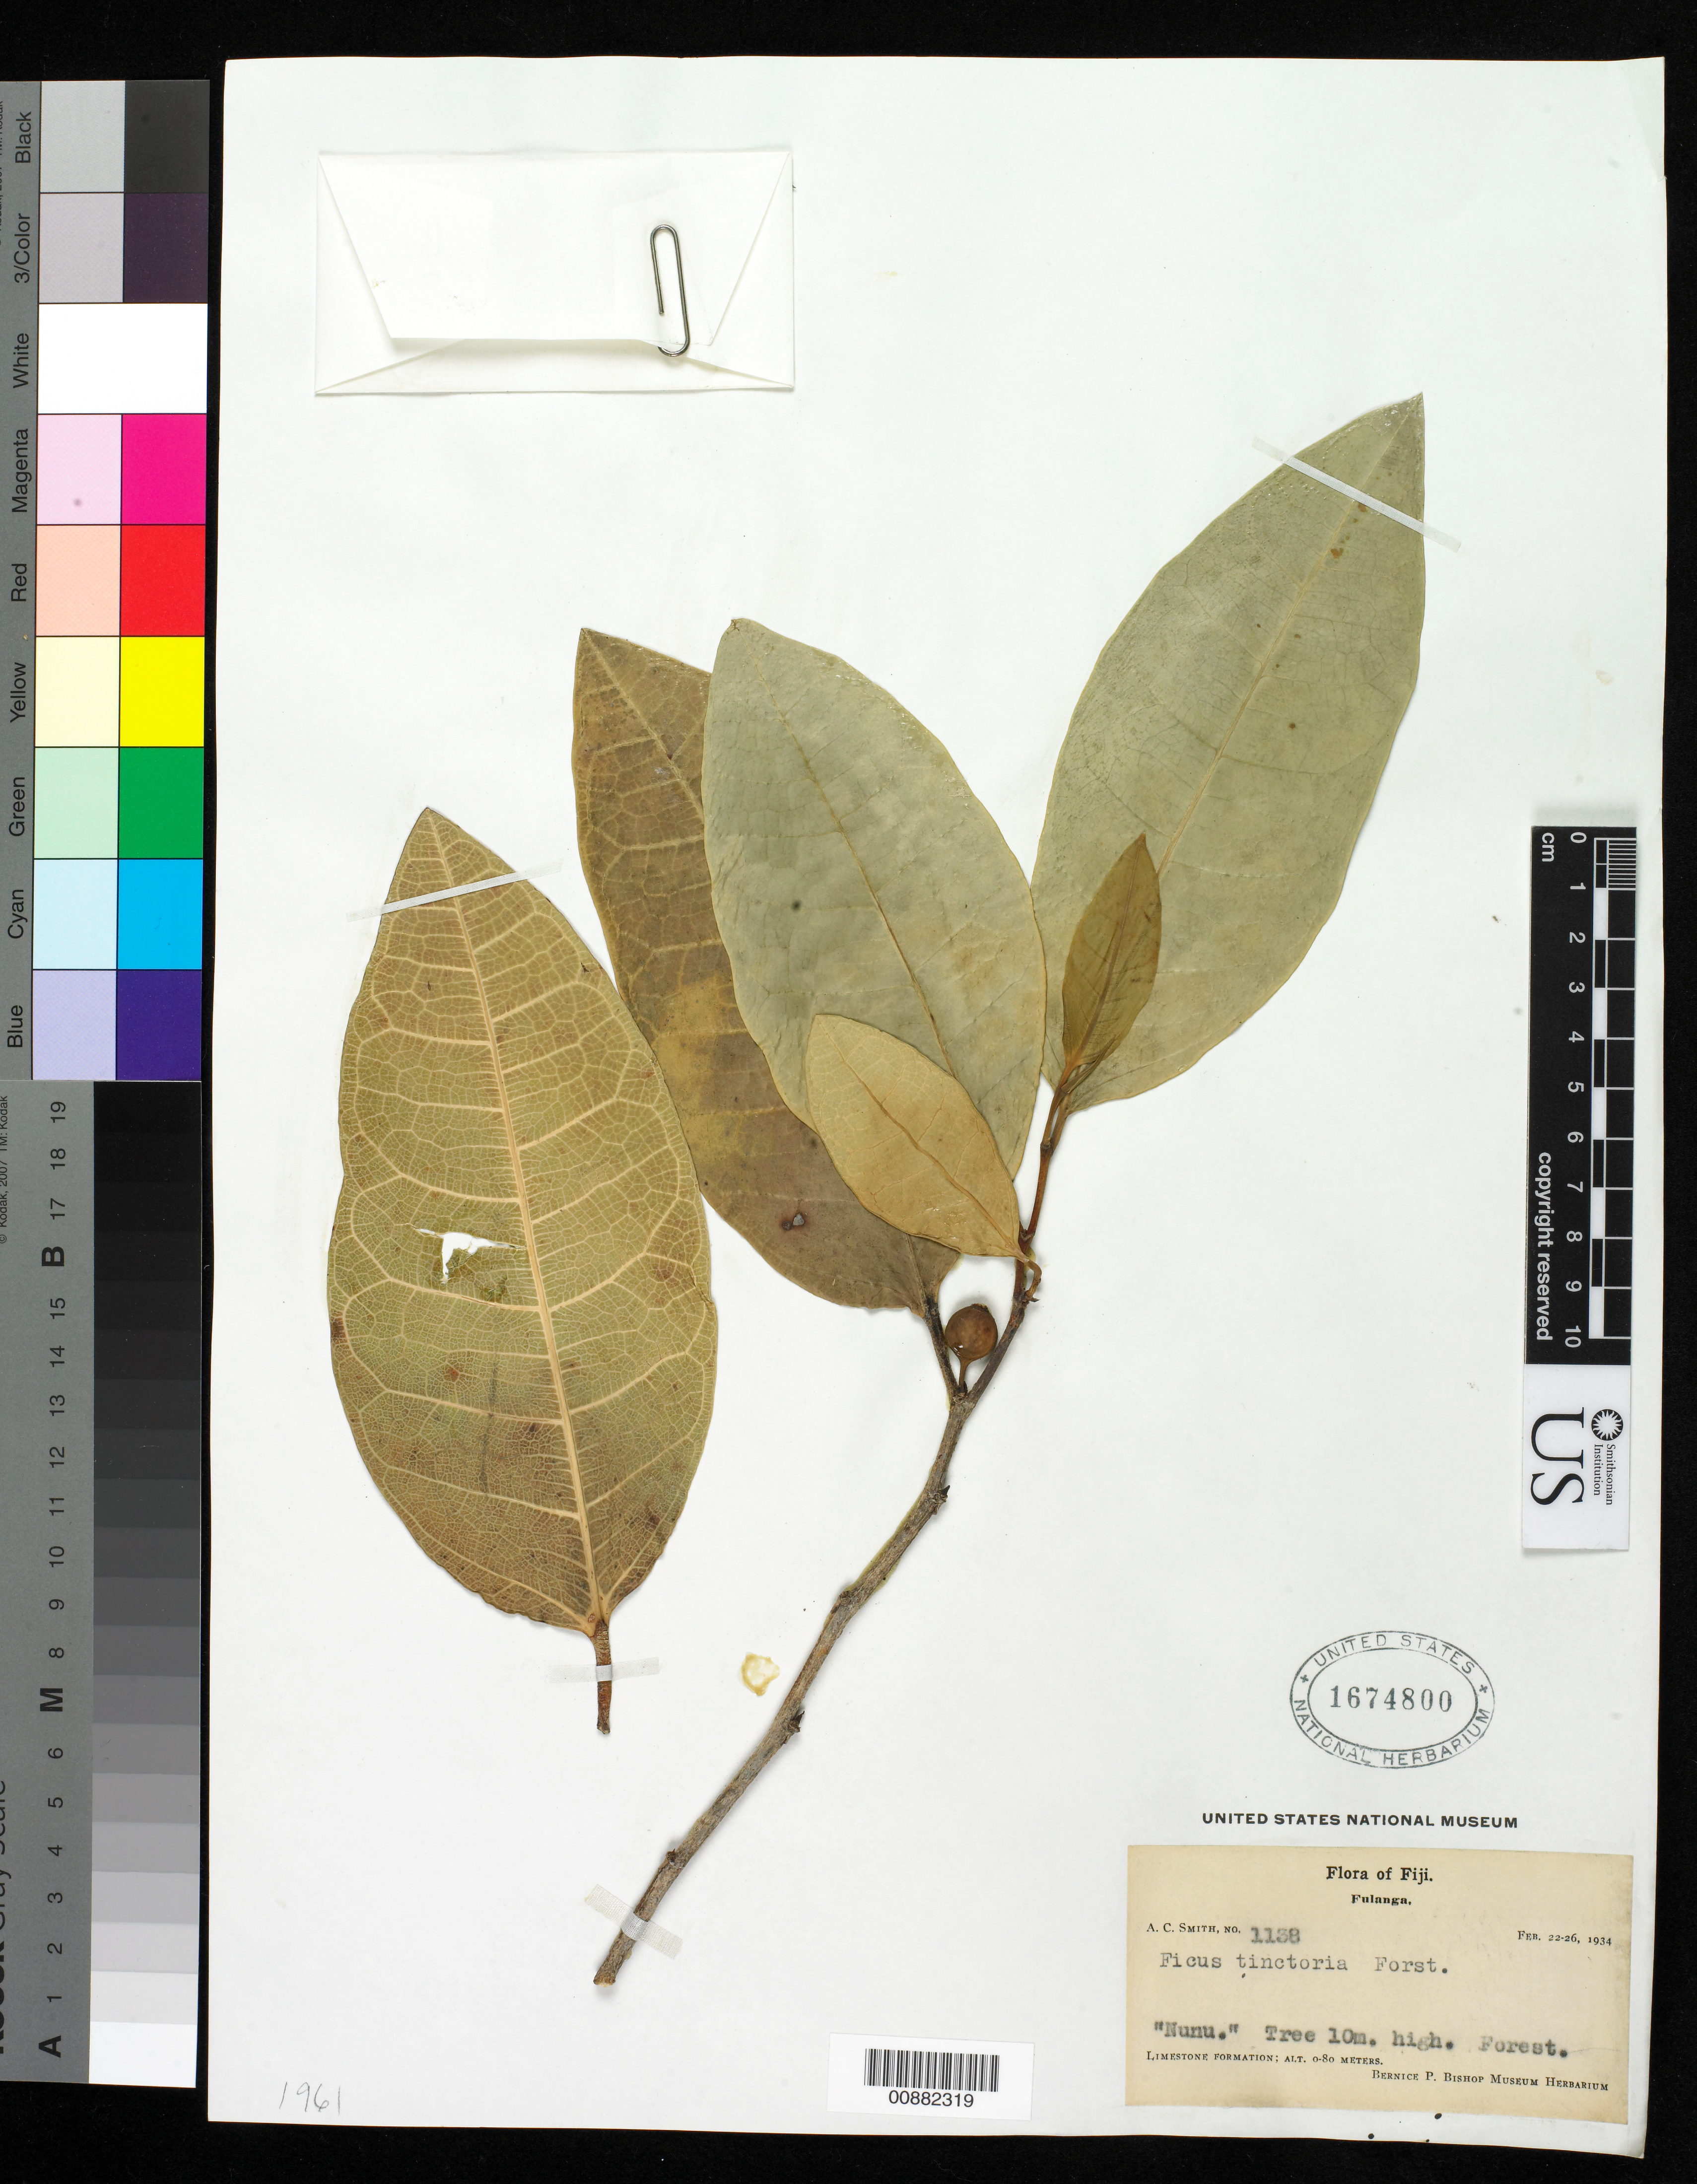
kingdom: Plantae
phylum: Tracheophyta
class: Magnoliopsida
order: Rosales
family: Moraceae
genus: Ficus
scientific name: Ficus tinctoria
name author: G. Forst.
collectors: C. A. Smith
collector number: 1138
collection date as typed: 22 Feb 1934 to 26 Feb 1934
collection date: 1934-02-22/1934-02-26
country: Fiji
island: Fulaga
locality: (Fulanga)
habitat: forest.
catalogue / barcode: US 1674800